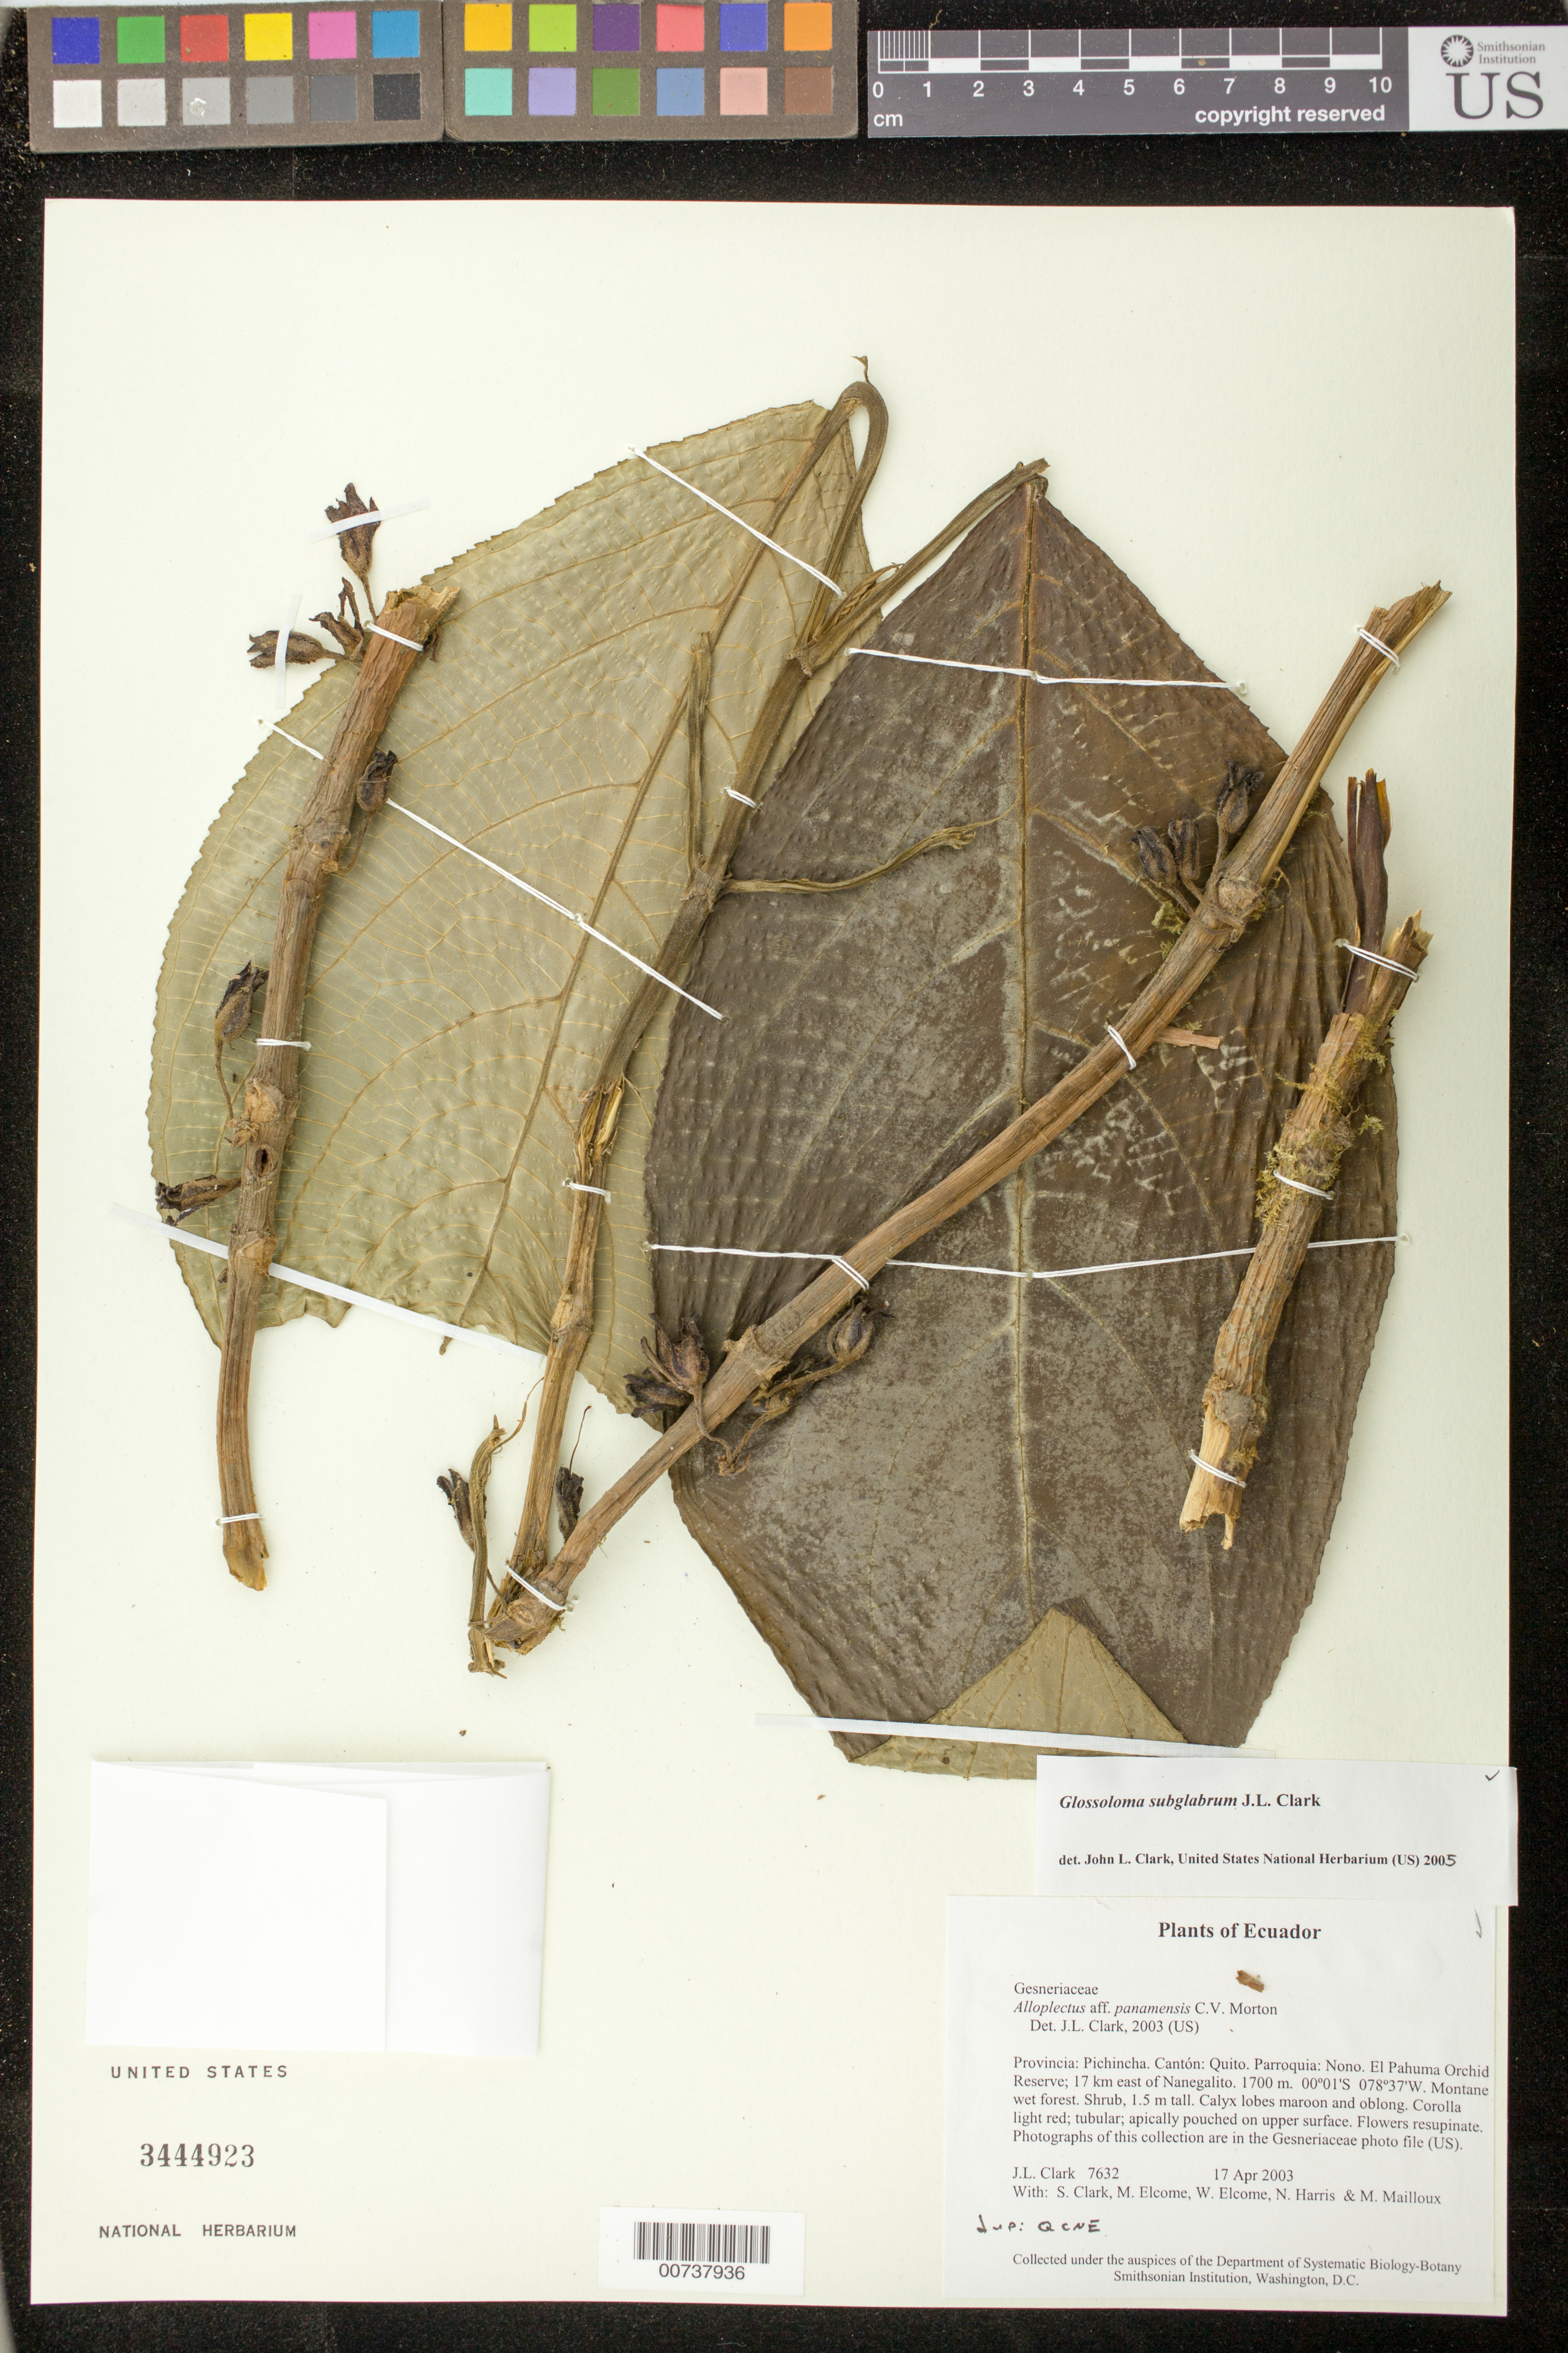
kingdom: Plantae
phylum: Tracheophyta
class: Magnoliopsida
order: Lamiales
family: Gesneriaceae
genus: Glossoloma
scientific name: Glossoloma subglabrum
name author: J.L. Clark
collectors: J. L. Clark, S. Clark, M. Elcome, W. Elcome, N. Harris & M. Mailloux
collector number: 7632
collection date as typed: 17 Apr 2003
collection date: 2003-04-17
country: Ecuador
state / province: Pichincha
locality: Quito. Parroquia: Nono. El Pahuma Orchid Reserve; 17 km east of Nanegalito.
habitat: Montane wet forest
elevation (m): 1700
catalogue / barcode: US 3444923